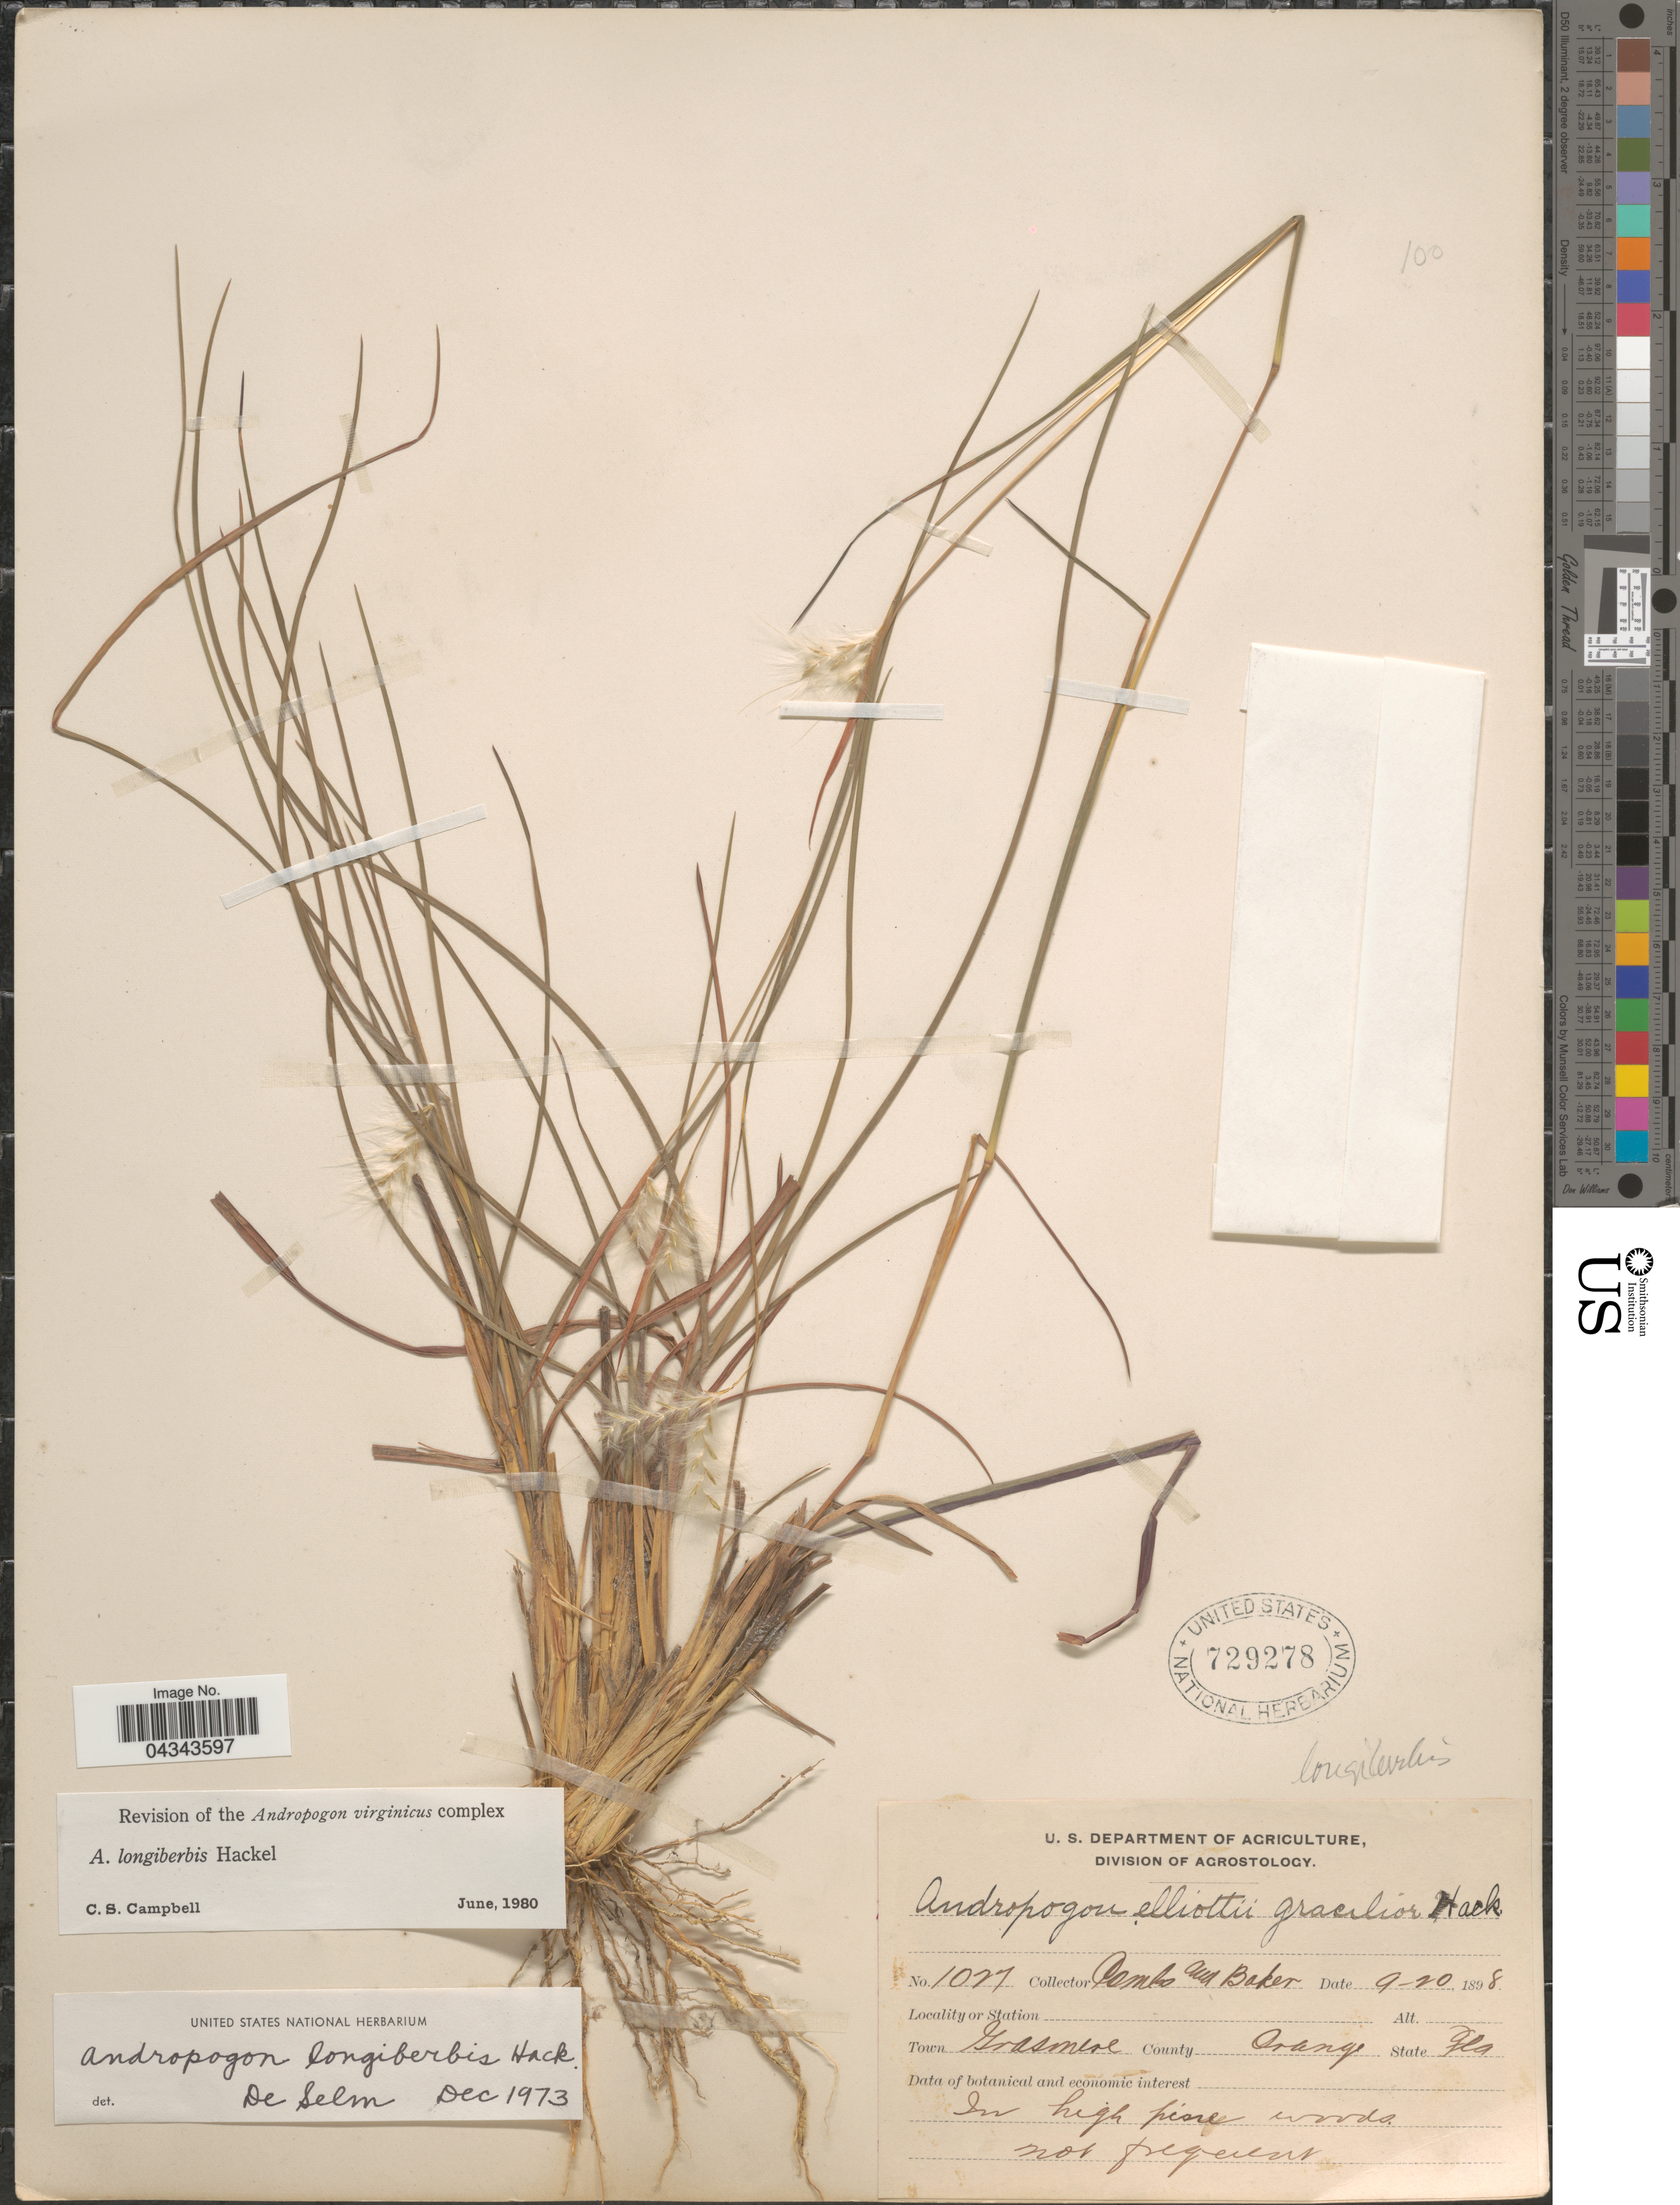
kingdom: Plantae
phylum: Tracheophyta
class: Liliopsida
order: Poales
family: Poaceae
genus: Andropogon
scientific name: Andropogon longiberbis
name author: Hack.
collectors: -. Combs & -- Baker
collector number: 1027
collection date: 1898-09-20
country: United States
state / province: Florida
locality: Town Grasmere. County Orange.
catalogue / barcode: US 729278